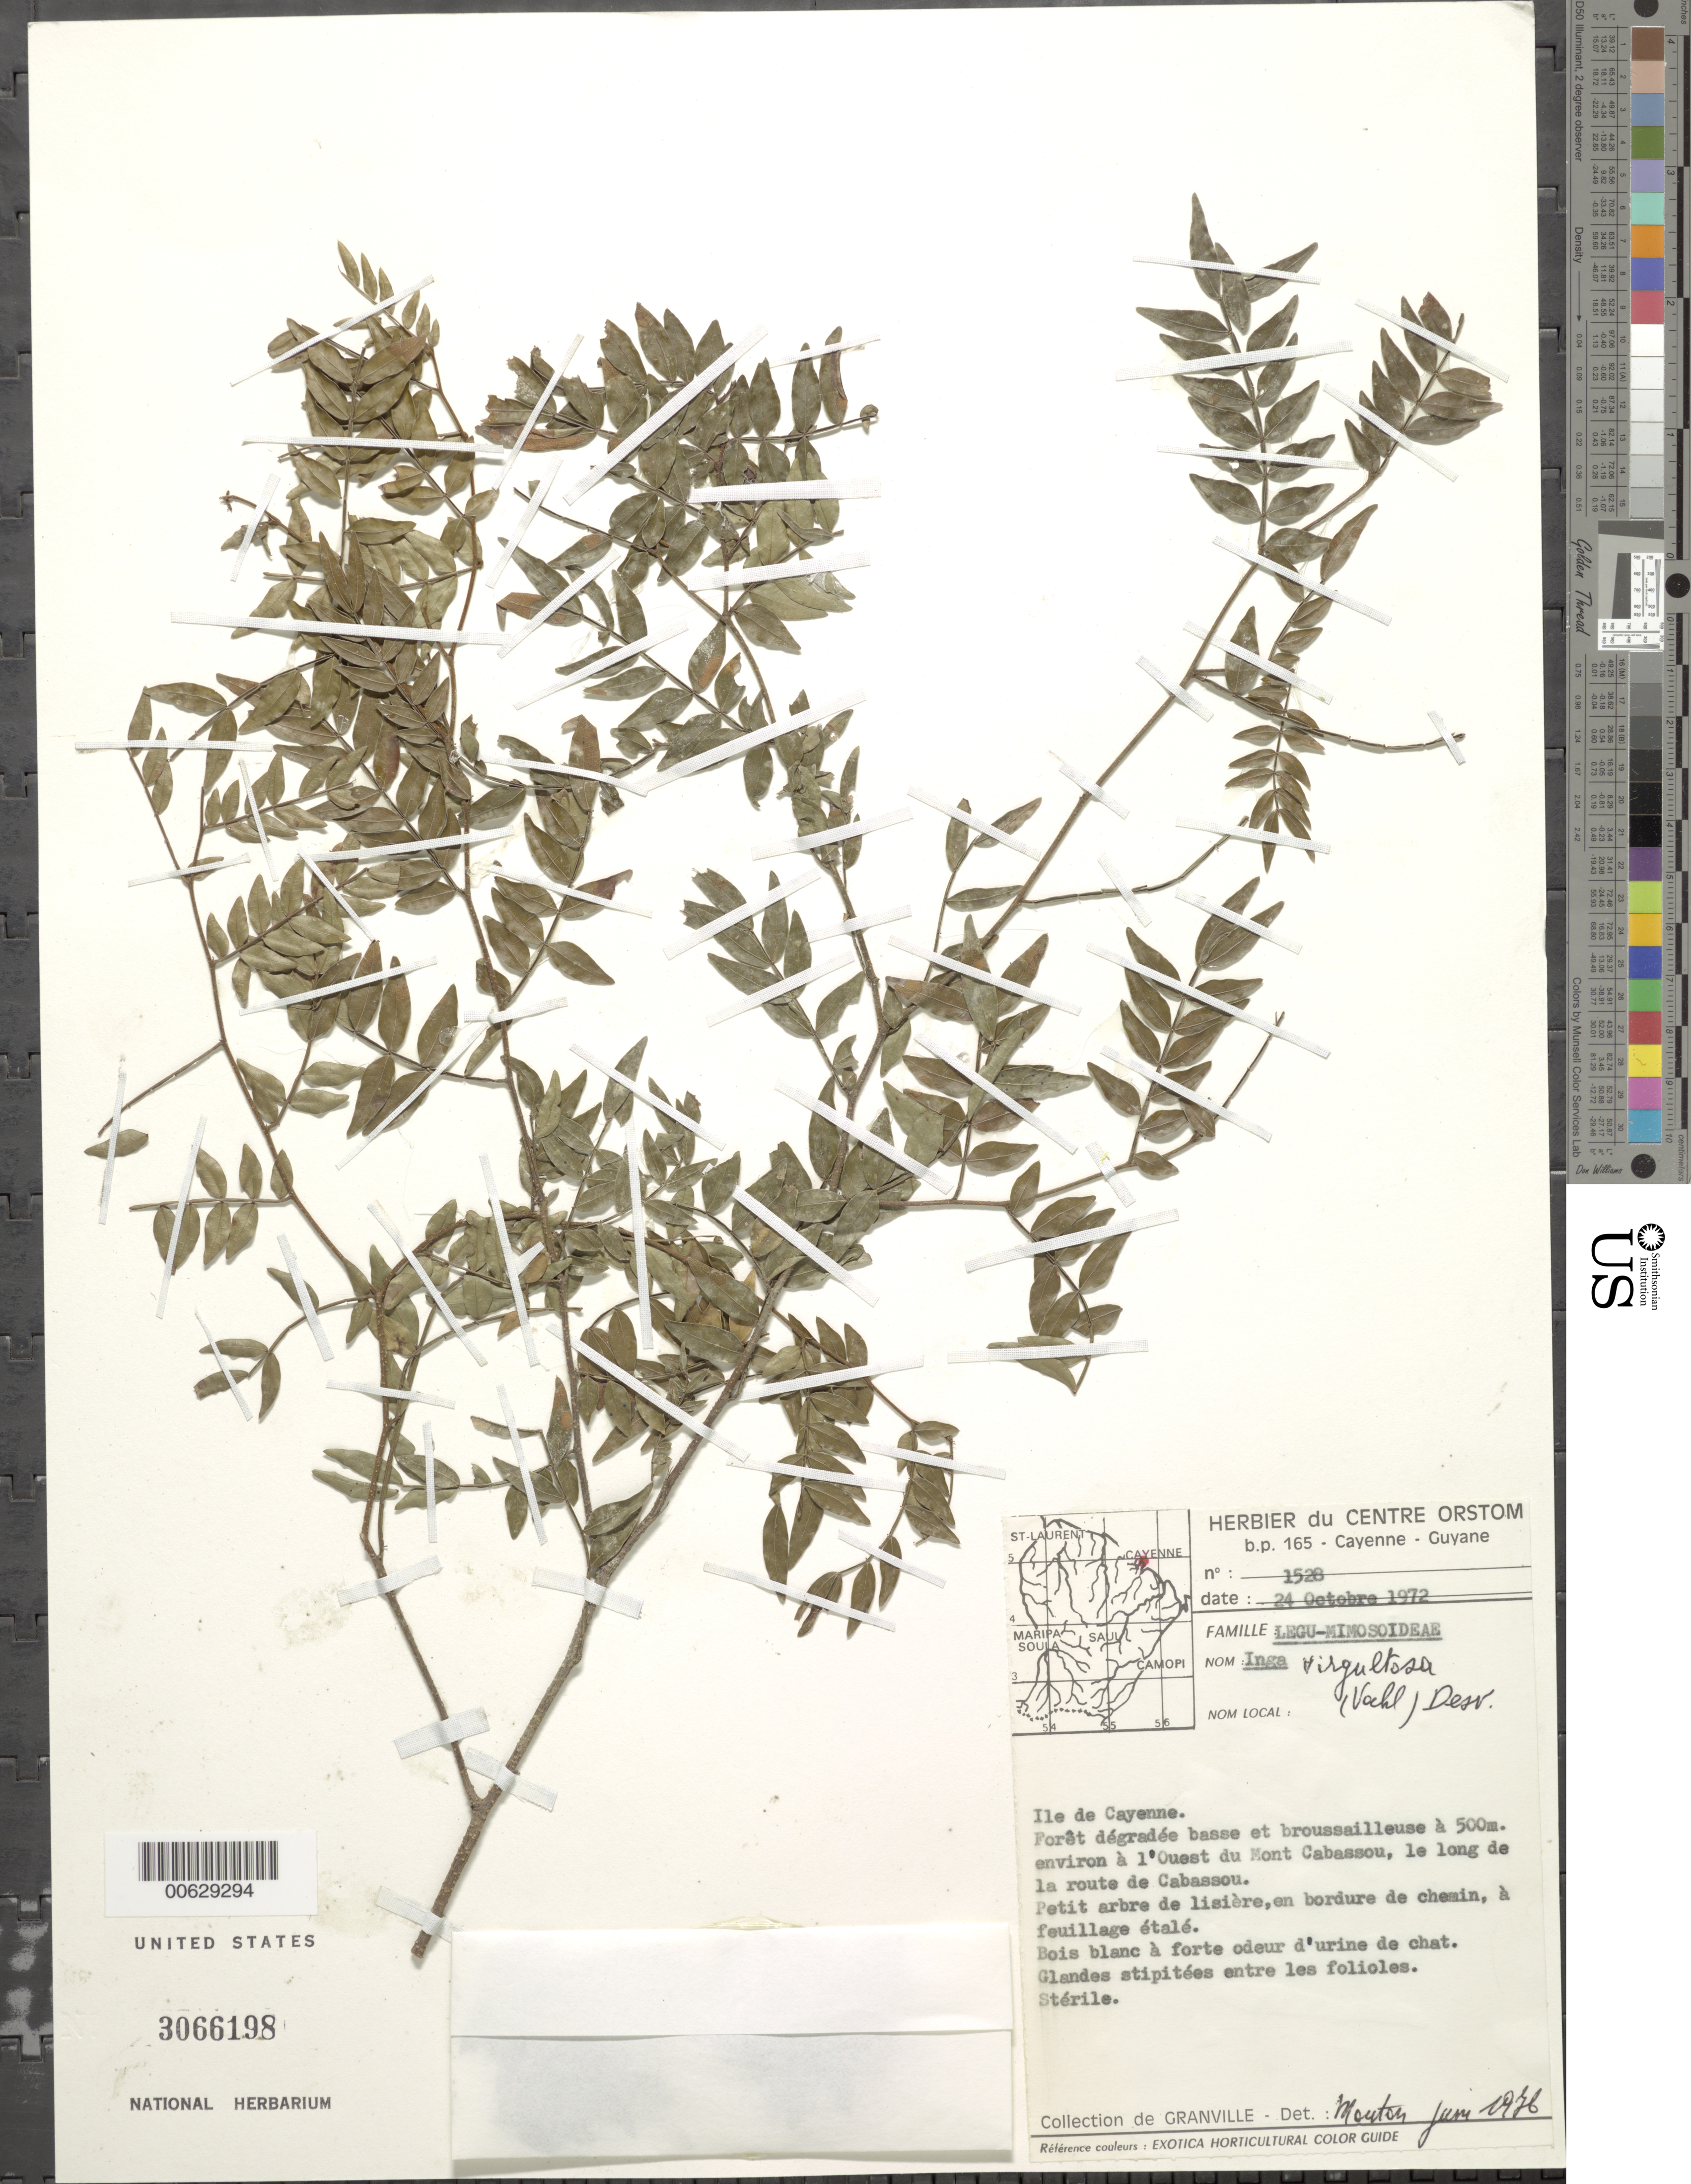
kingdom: Plantae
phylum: Tracheophyta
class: Magnoliopsida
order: Fabales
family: Fabaceae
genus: Inga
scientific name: Inga virgultosa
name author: (Vahl) Desv.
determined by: Mouton, J. A.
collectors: J.-J. de Granville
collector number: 1528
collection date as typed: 24-Oct-72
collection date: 1972-10-24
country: French Guiana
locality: Ile de Cayenne, a 500m environ a l'Ouest du Mont Cabassou, le long de la route de Cabassou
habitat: Foret degradee base et broussailleuse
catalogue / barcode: US 3066198